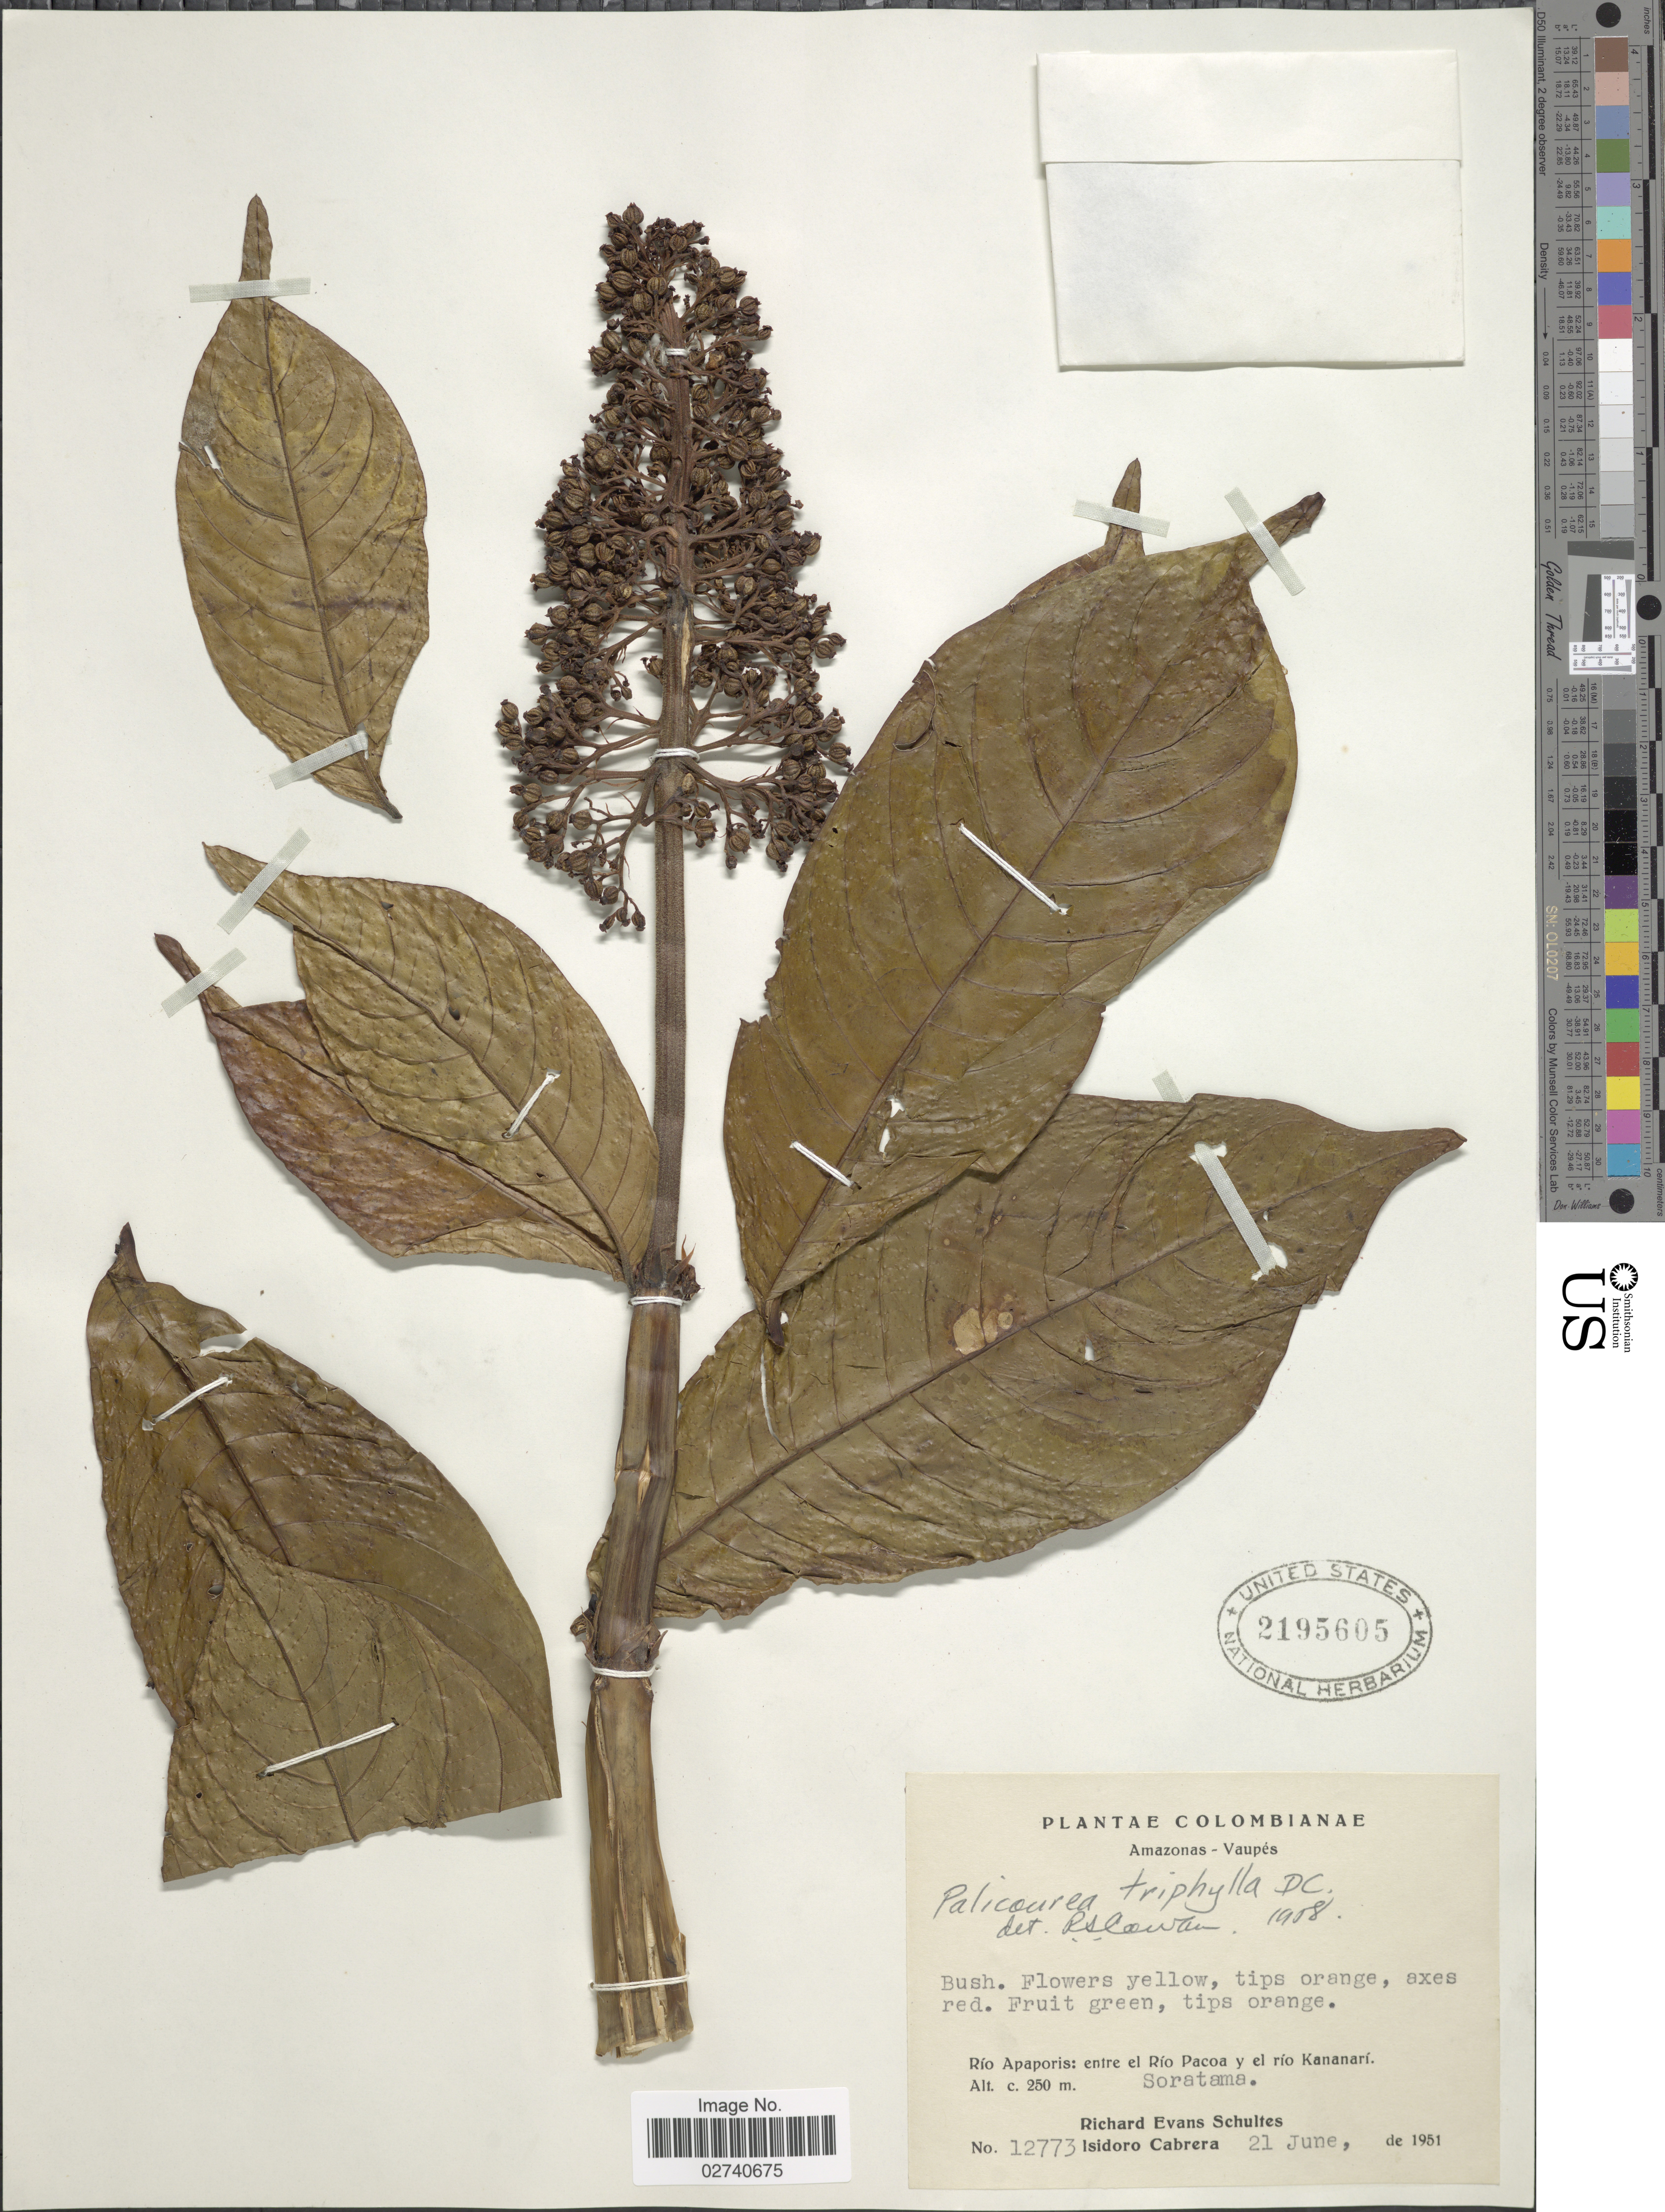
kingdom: Plantae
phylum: Tracheophyta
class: Magnoliopsida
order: Gentianales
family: Rubiaceae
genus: Palicourea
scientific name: Palicourea triphylla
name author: DC.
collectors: R. E. Schultes & I. Cabrera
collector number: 12773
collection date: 1951-06-21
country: Colombia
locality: Amazonas-Vaupes. Rio Apaporis: entre el Rio Pacoa y el rio Kananari. Soratama.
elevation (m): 250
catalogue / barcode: US 2195605